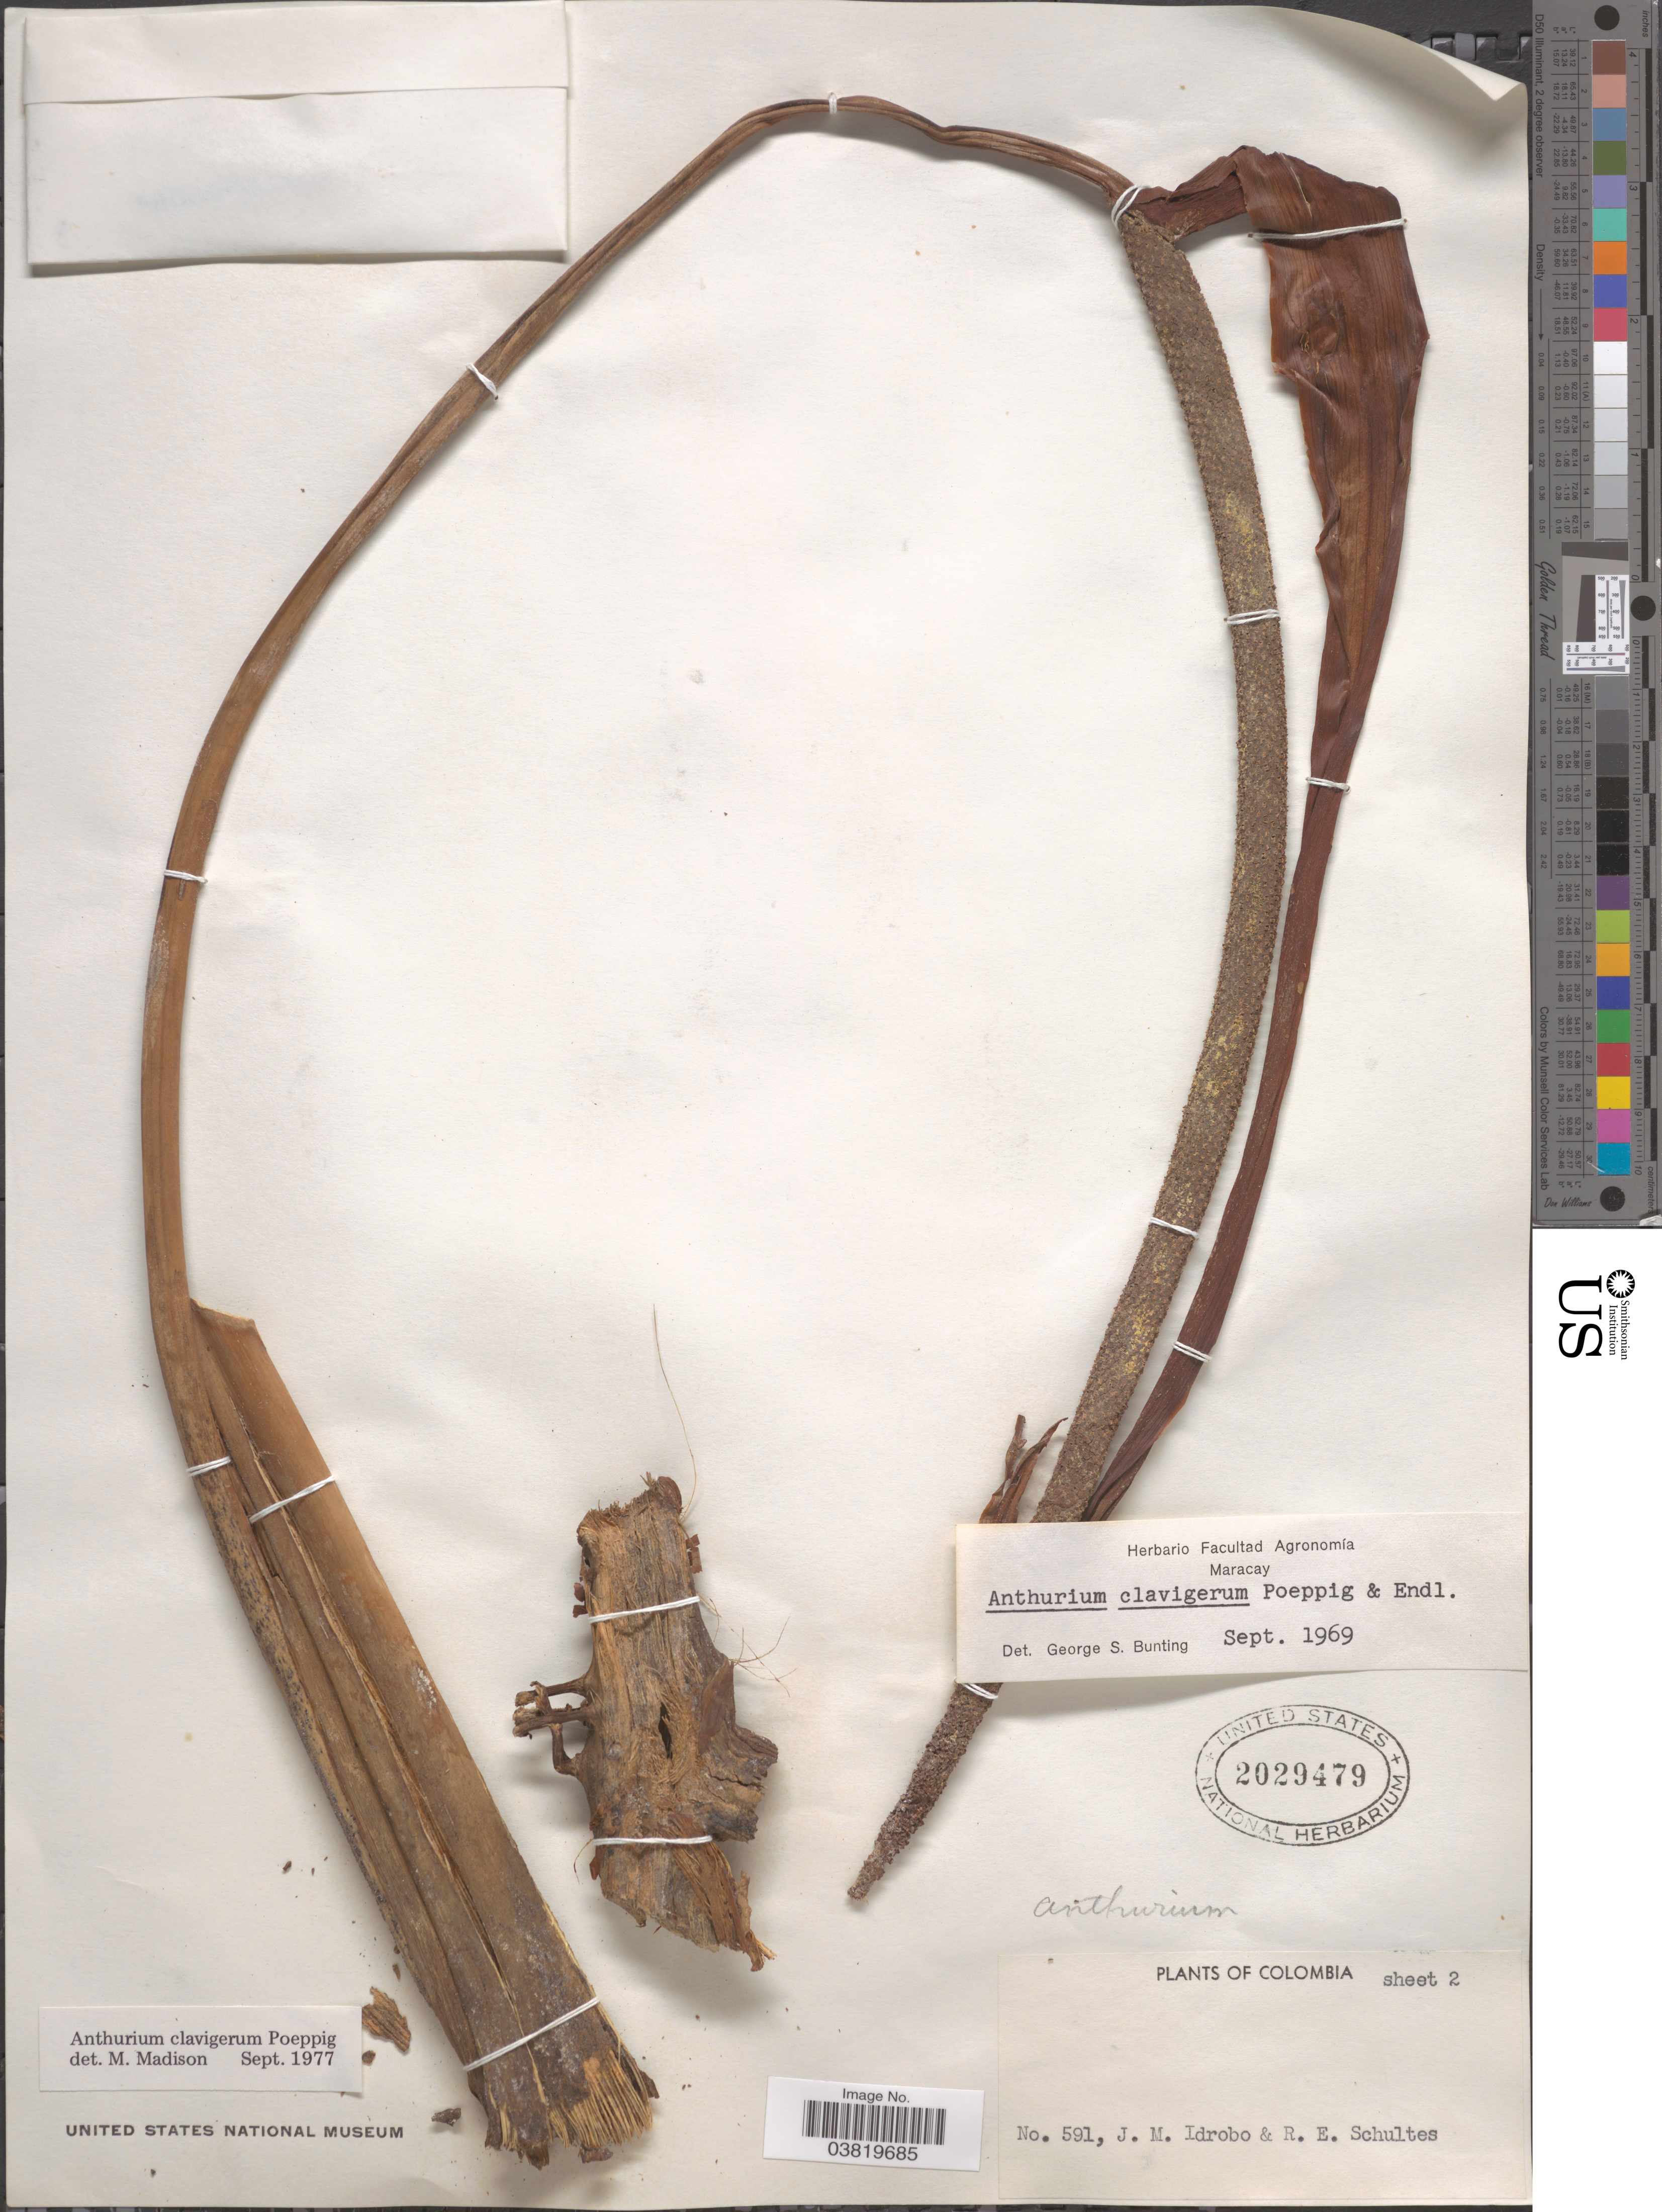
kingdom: Plantae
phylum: Tracheophyta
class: Liliopsida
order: Alismatales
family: Araceae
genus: Anthurium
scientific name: Anthurium clavigerum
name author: Poepp. & Endl.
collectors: J. M. Idrobo & R. E. Schultes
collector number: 591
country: Colombia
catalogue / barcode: US 2029479